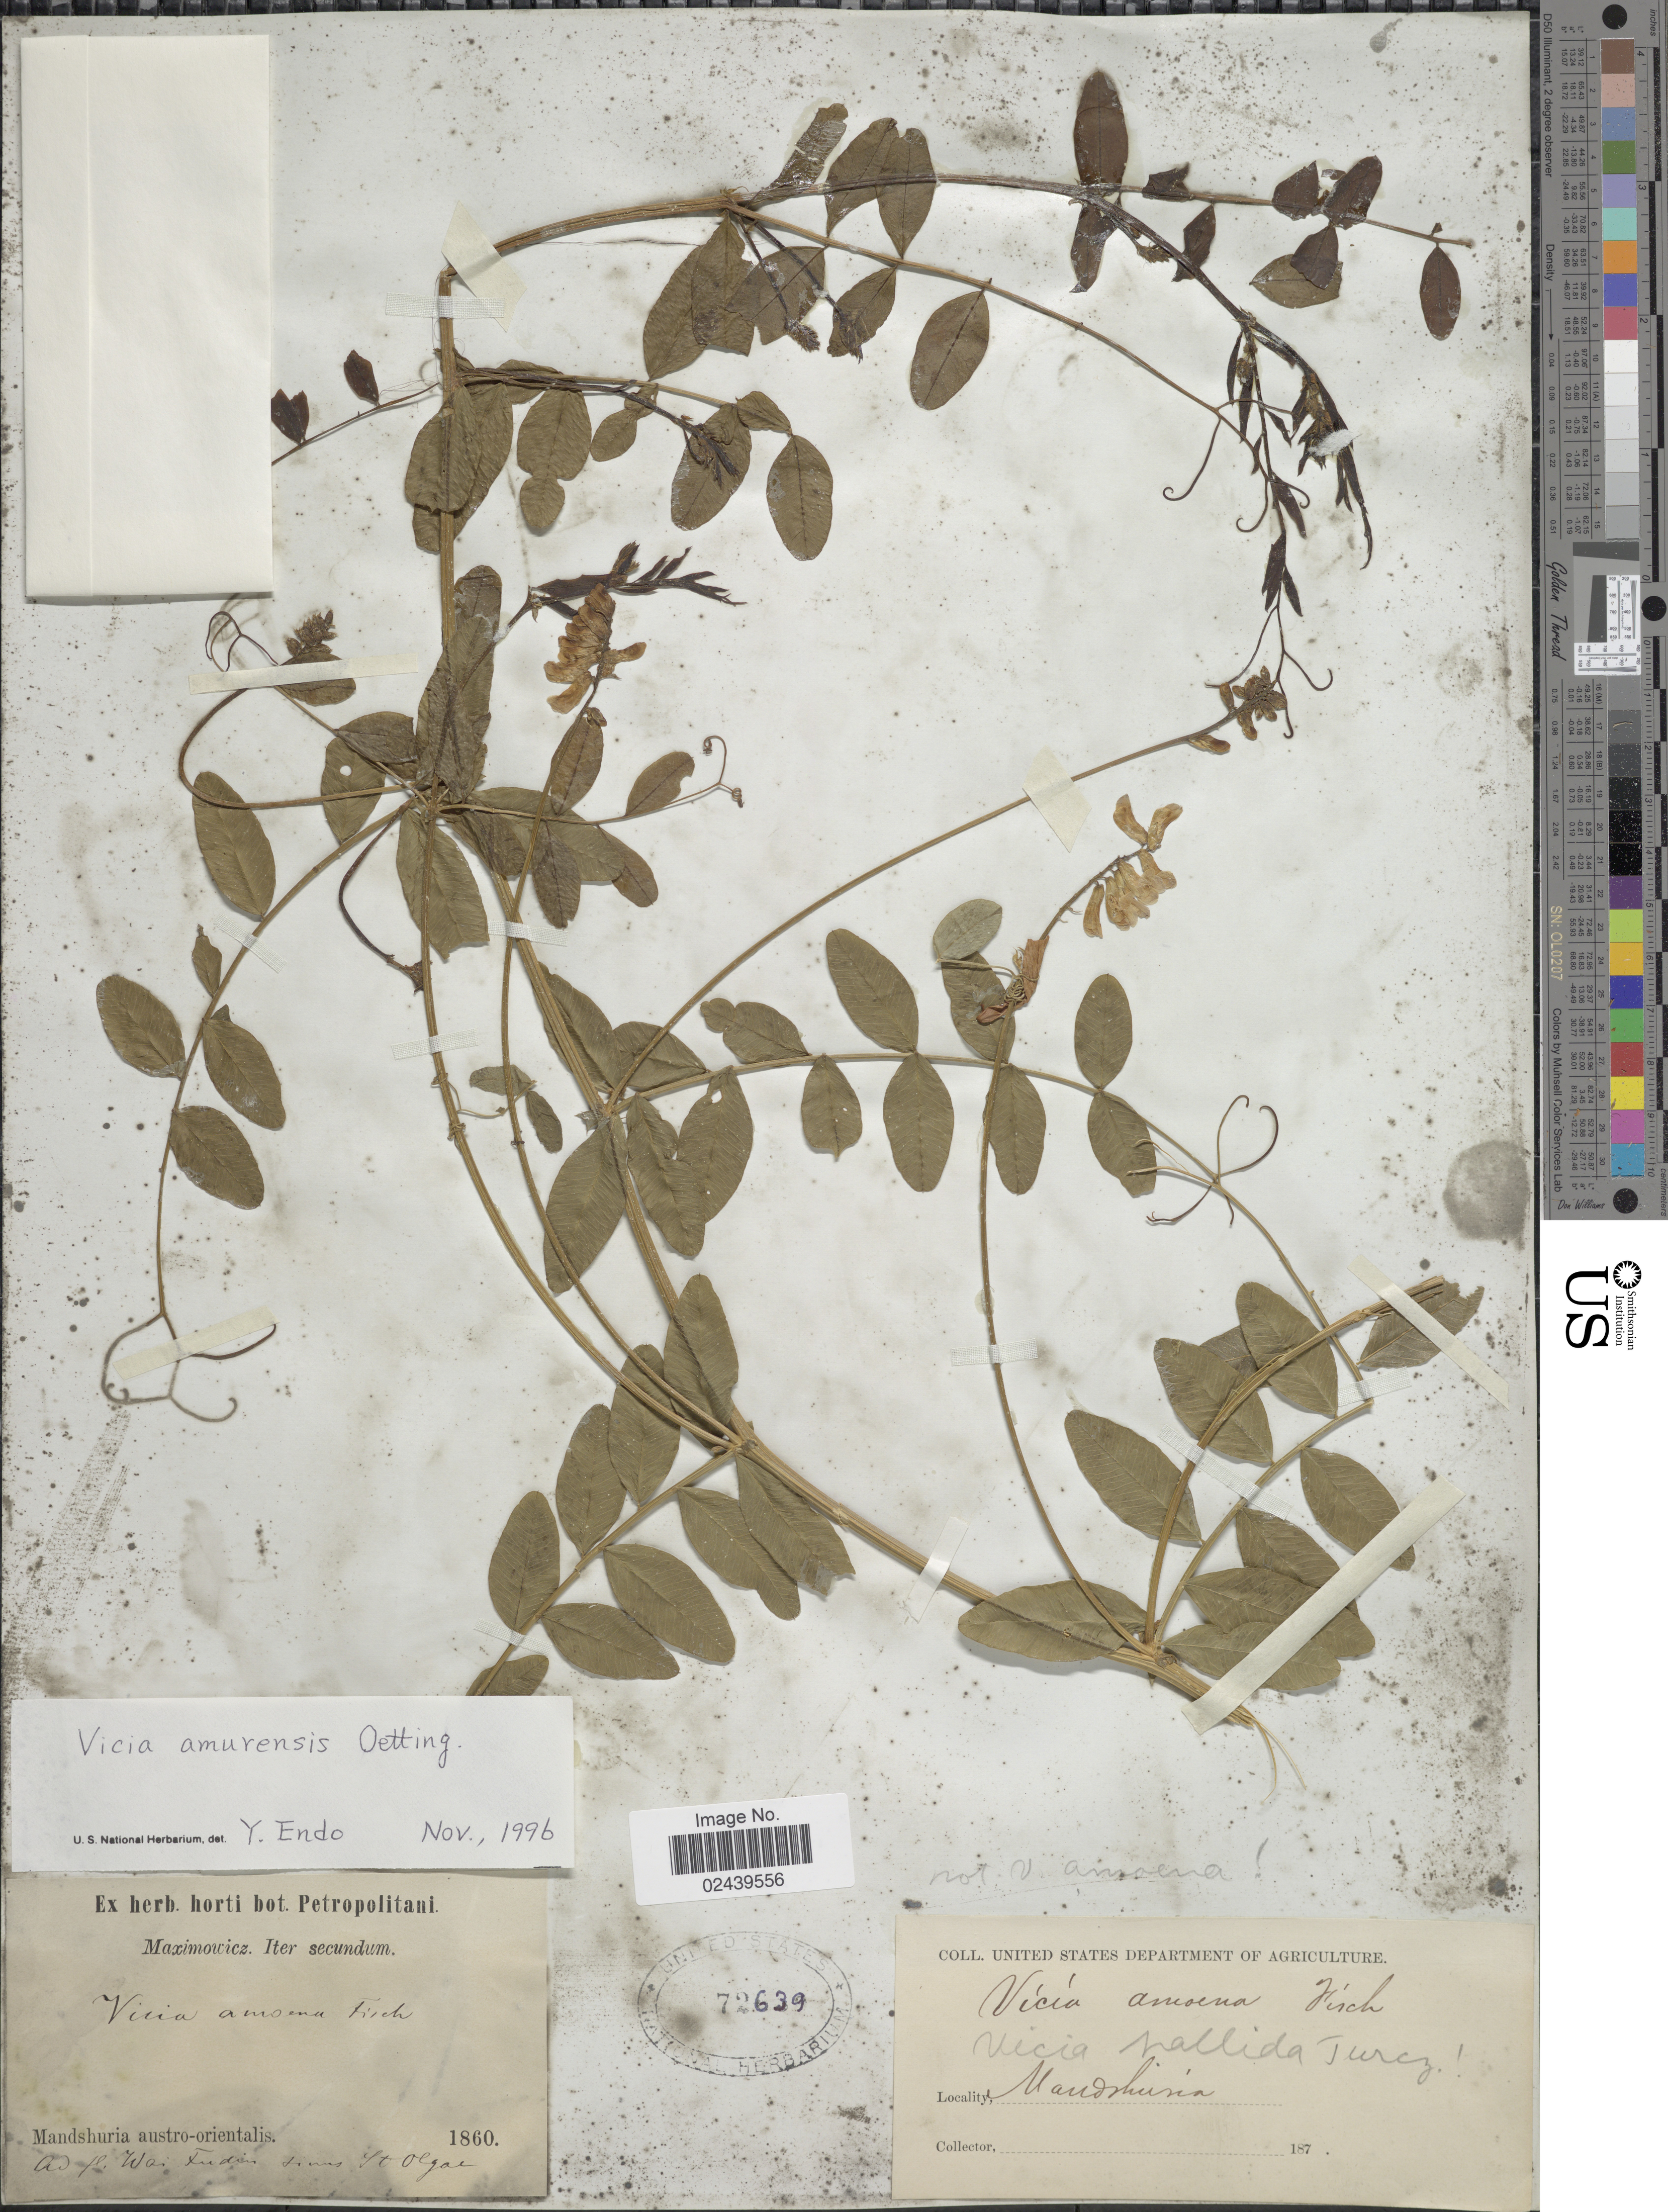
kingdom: Plantae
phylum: Tracheophyta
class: Magnoliopsida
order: Fabales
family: Fabaceae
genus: Vicia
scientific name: Vicia amurensis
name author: Oett.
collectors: Maximowicz, --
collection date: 1860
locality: Mandshuria austro-orientalis. ad fl. Wai Fudien pinus St Olgae [interpreted]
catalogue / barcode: US 72639